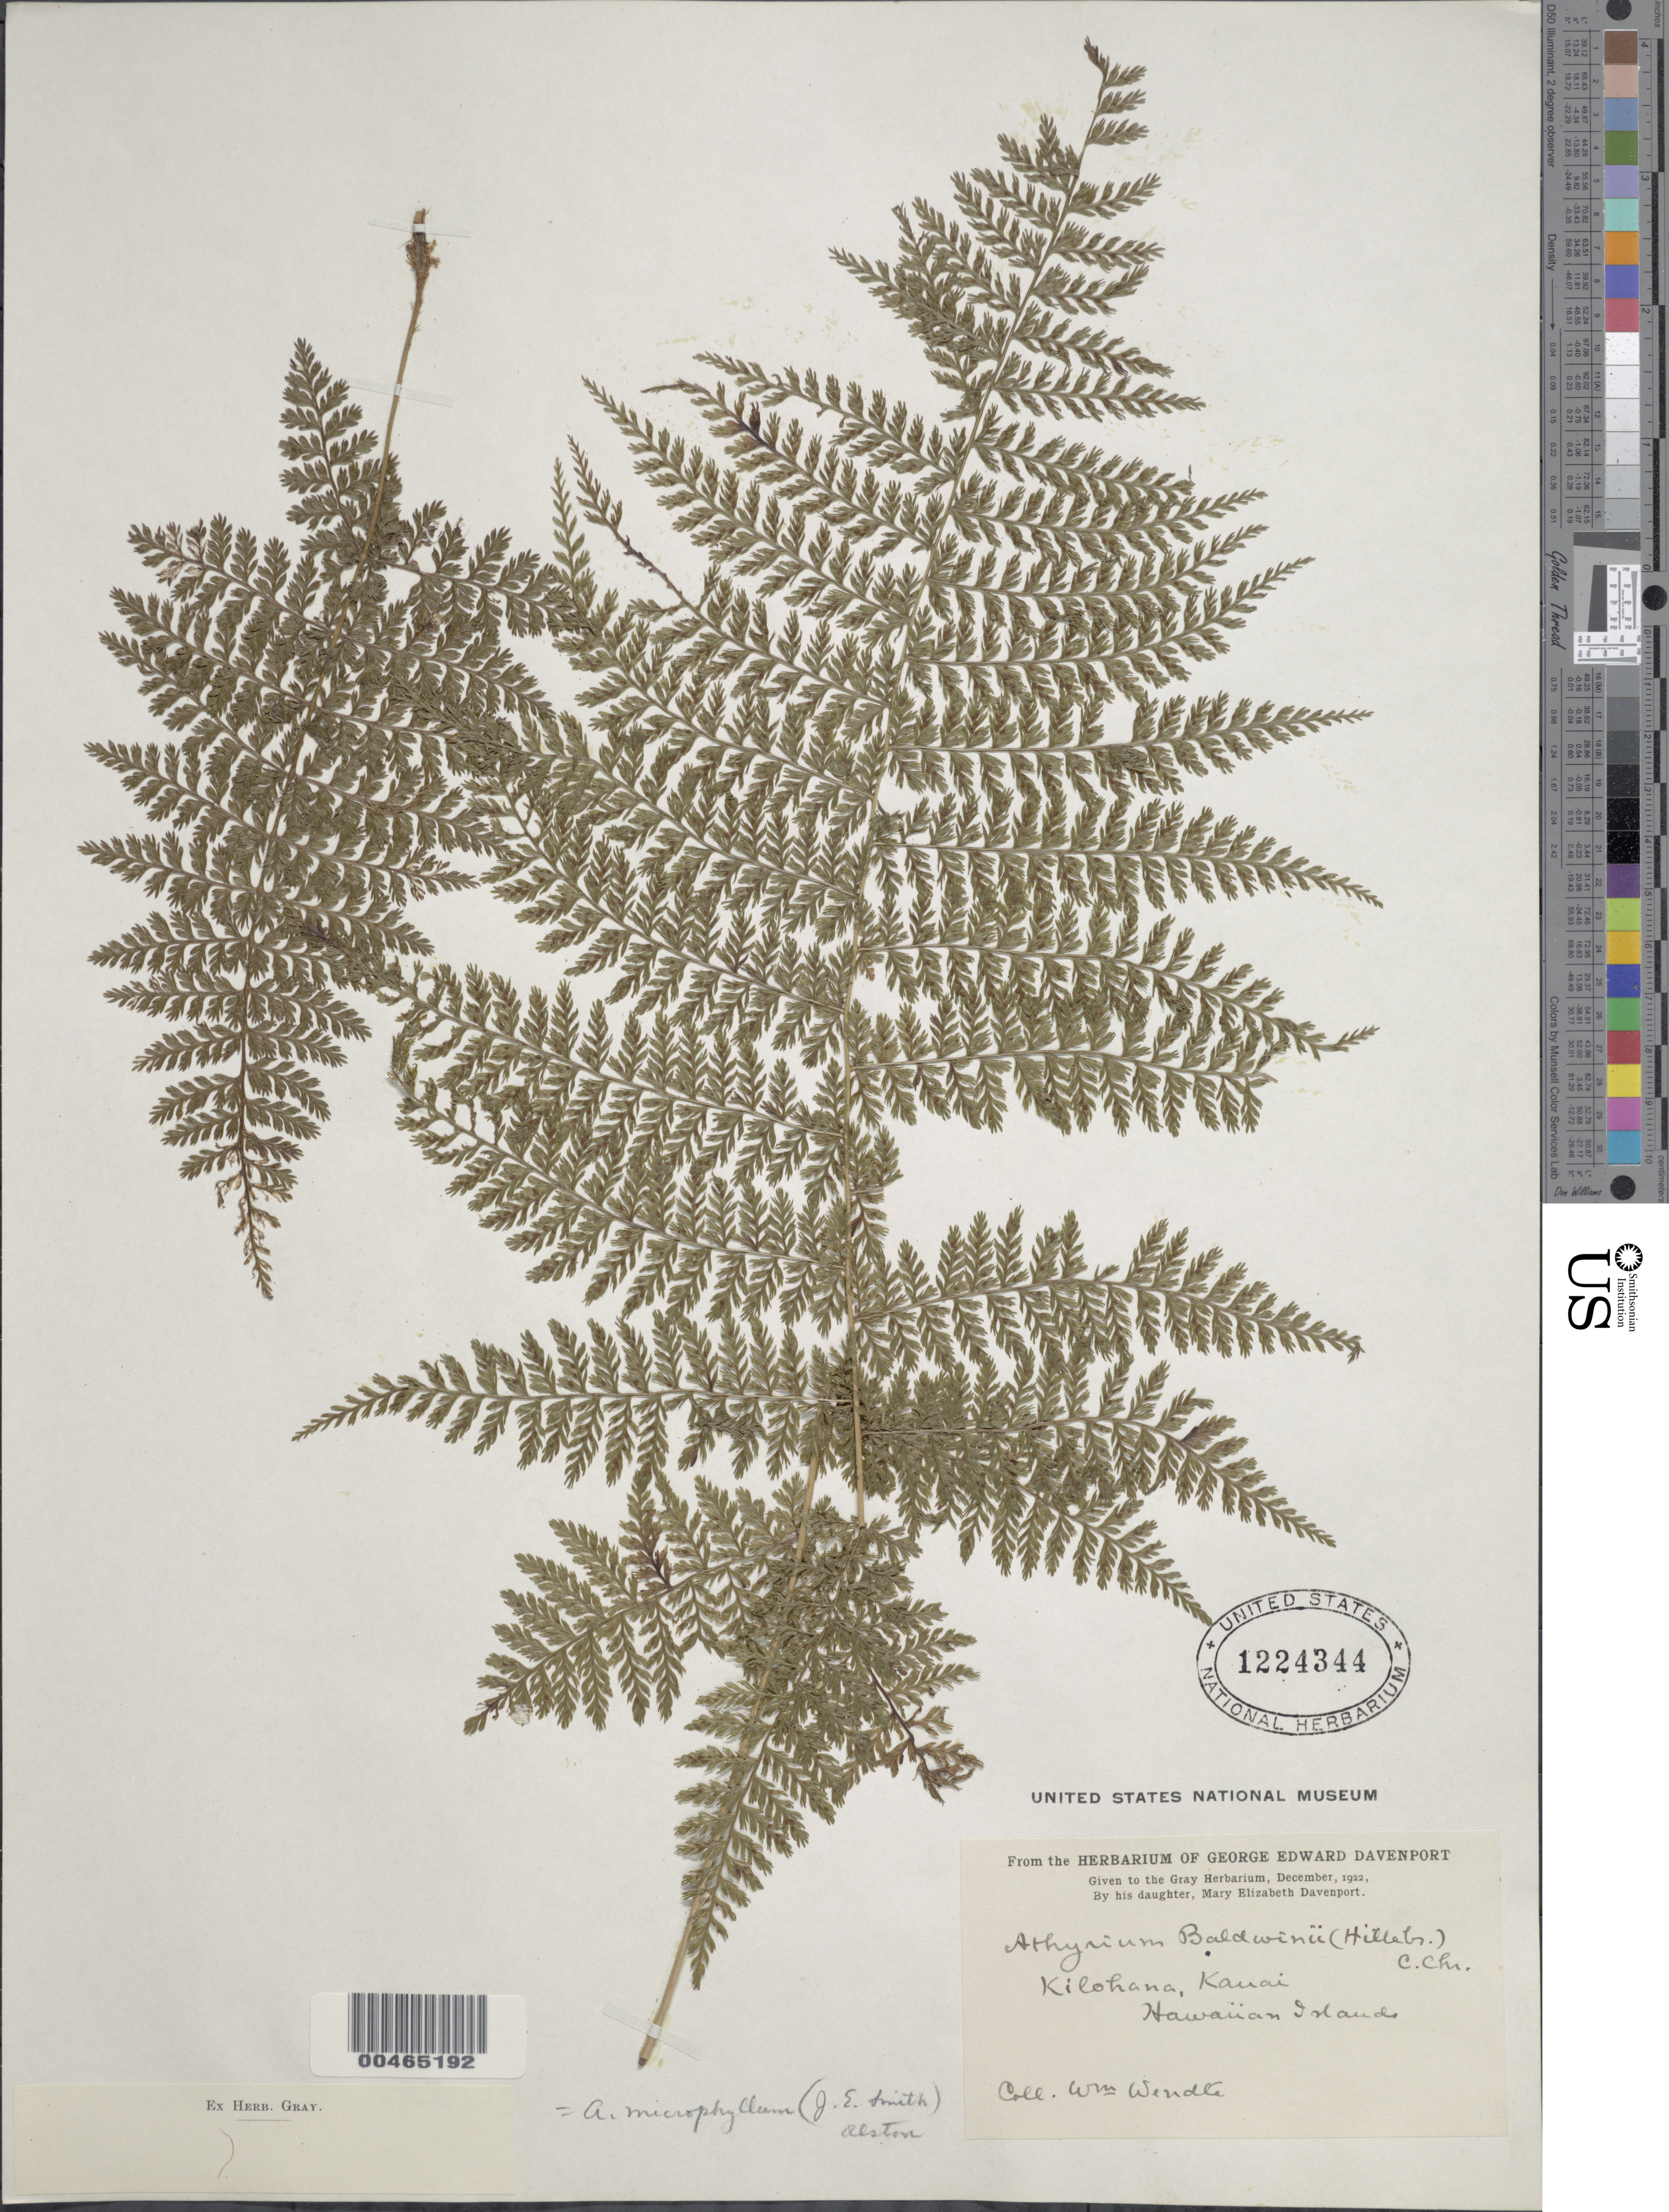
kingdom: Plantae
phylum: Tracheophyta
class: Polypodiopsida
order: Polypodiales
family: Athyriaceae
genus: Athyrium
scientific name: Athyrium microphyllum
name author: (Sm.) Alston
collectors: W. Wendte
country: United States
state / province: Hawaii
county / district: Kauai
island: Kaua'i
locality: Kilohana, Kauai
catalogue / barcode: US 1224344